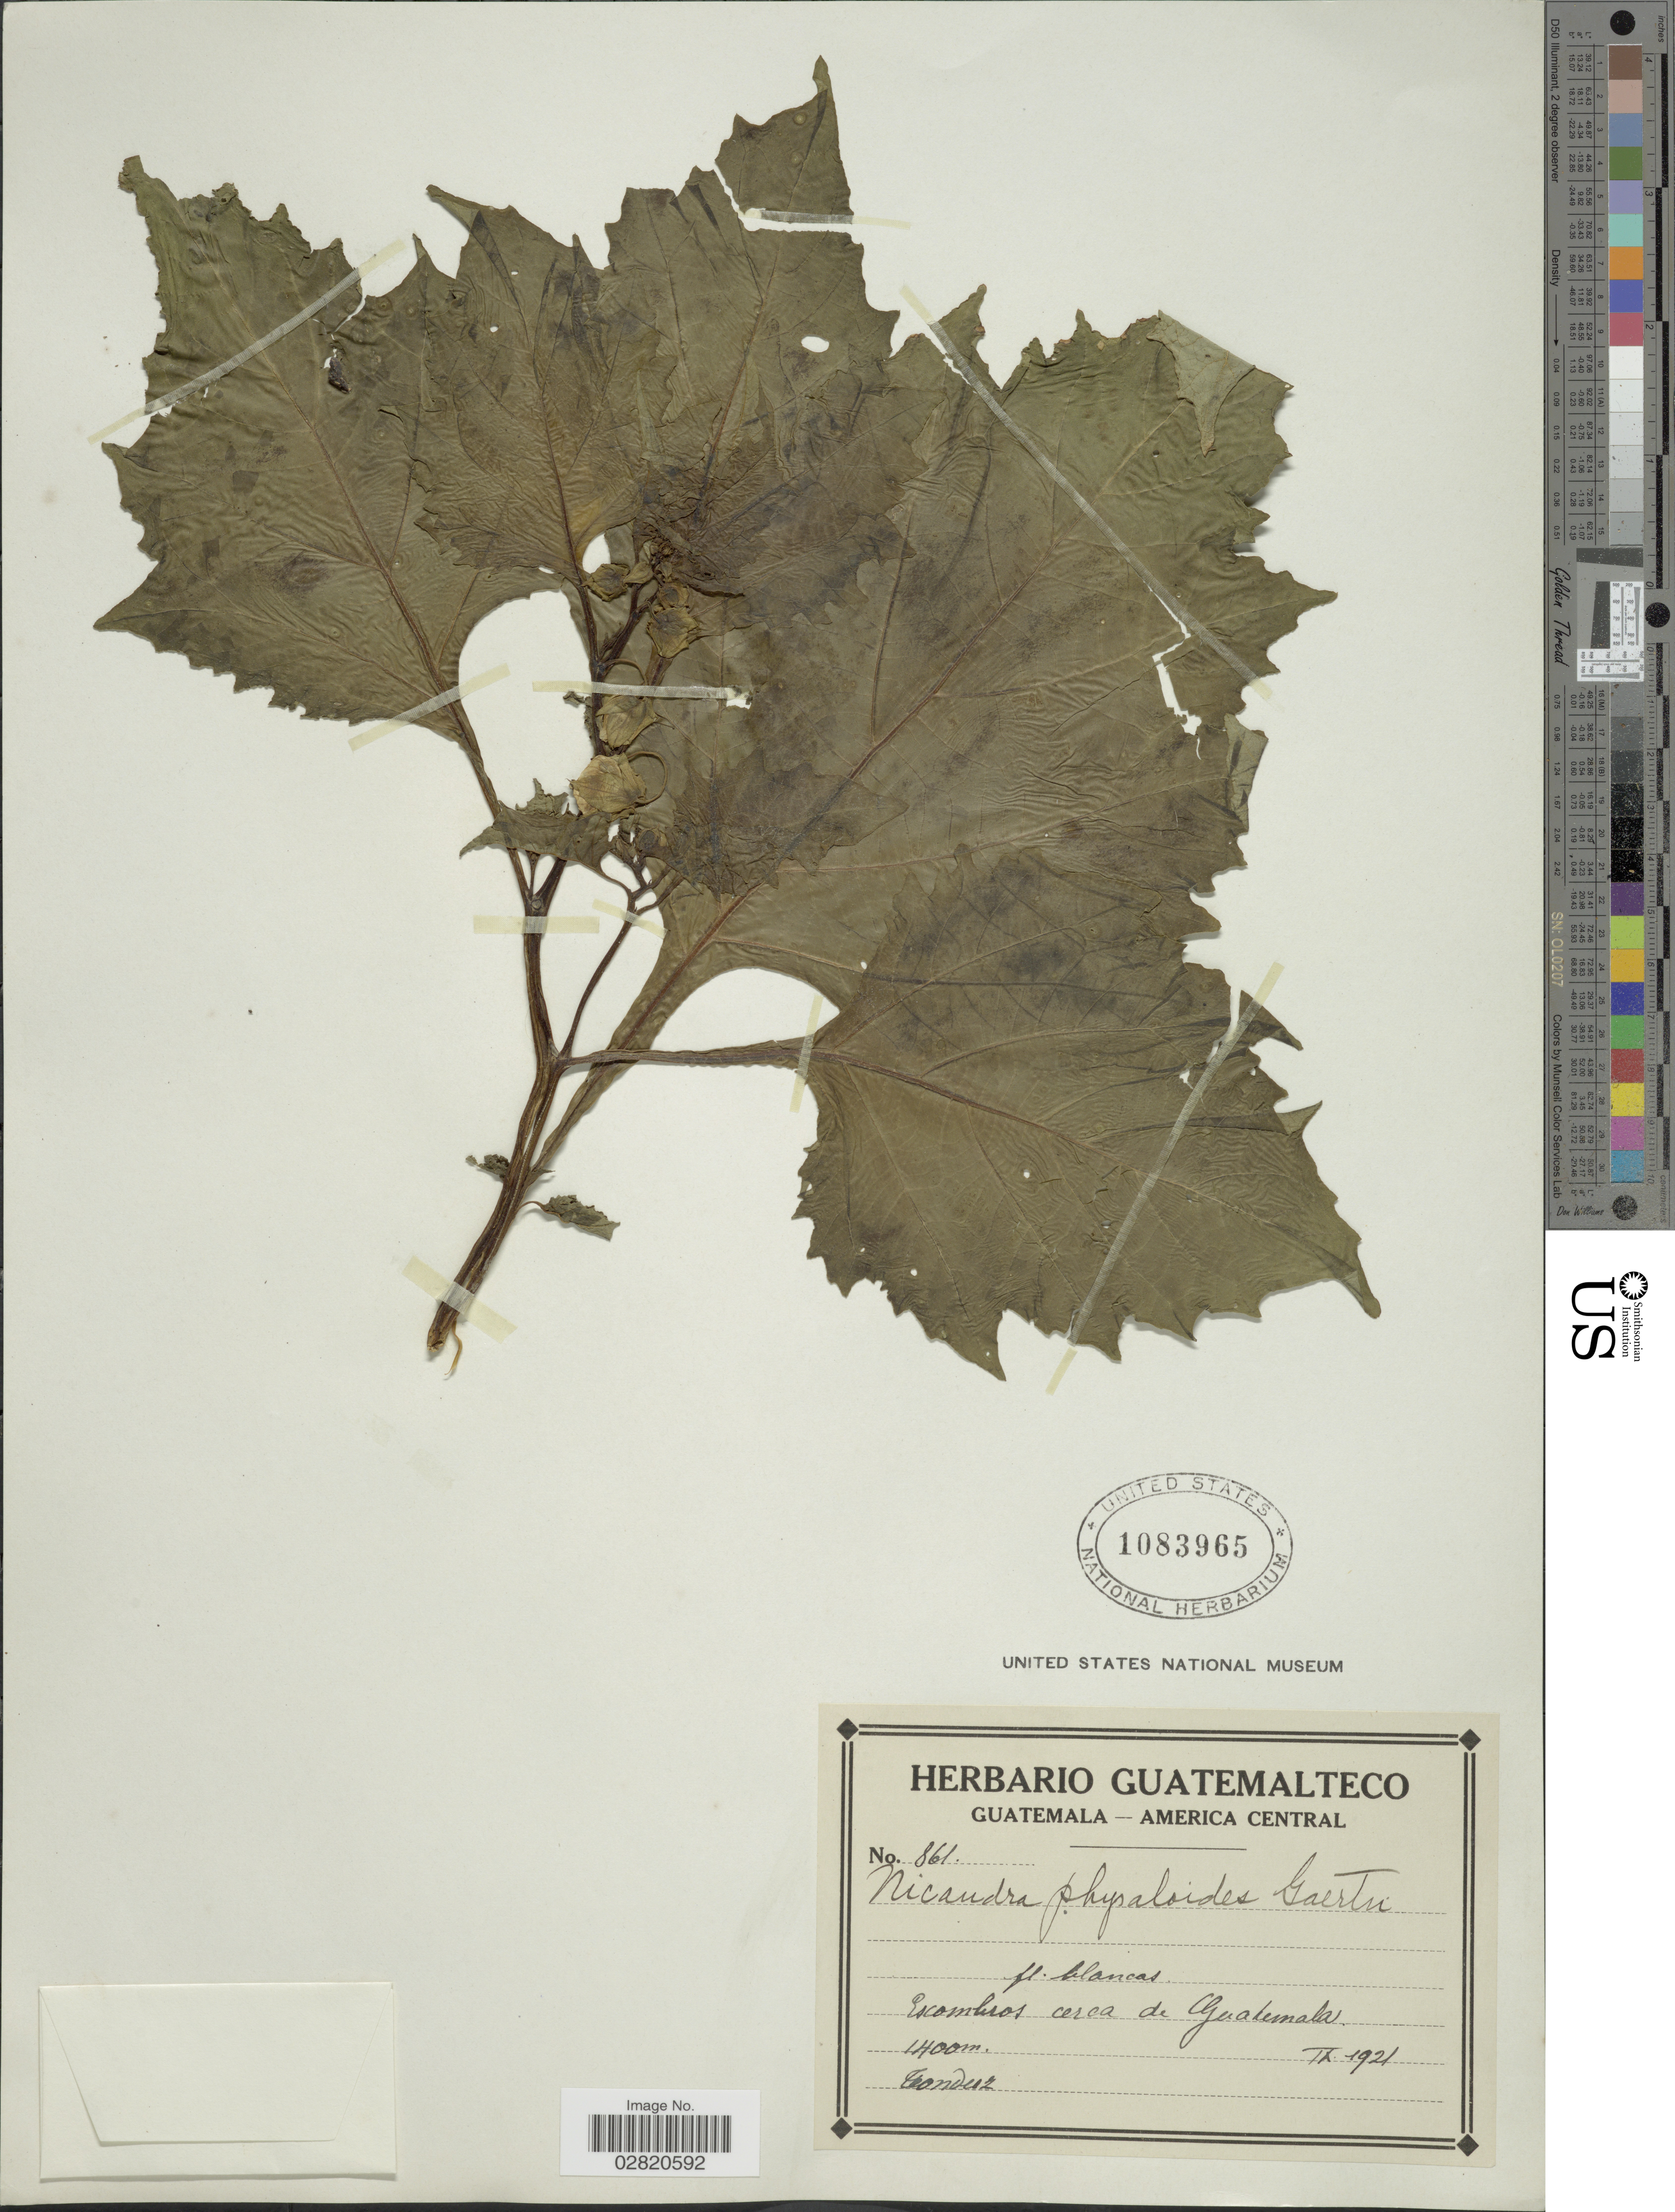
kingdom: Plantae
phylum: Tracheophyta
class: Magnoliopsida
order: Solanales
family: Solanaceae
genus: Nicandra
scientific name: Nicandra physalodes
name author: (L.) Gaertn.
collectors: Tonduz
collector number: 861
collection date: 1921-09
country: Guatemala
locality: Escombros cerca de Guatemala.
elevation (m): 1400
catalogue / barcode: US 1083965